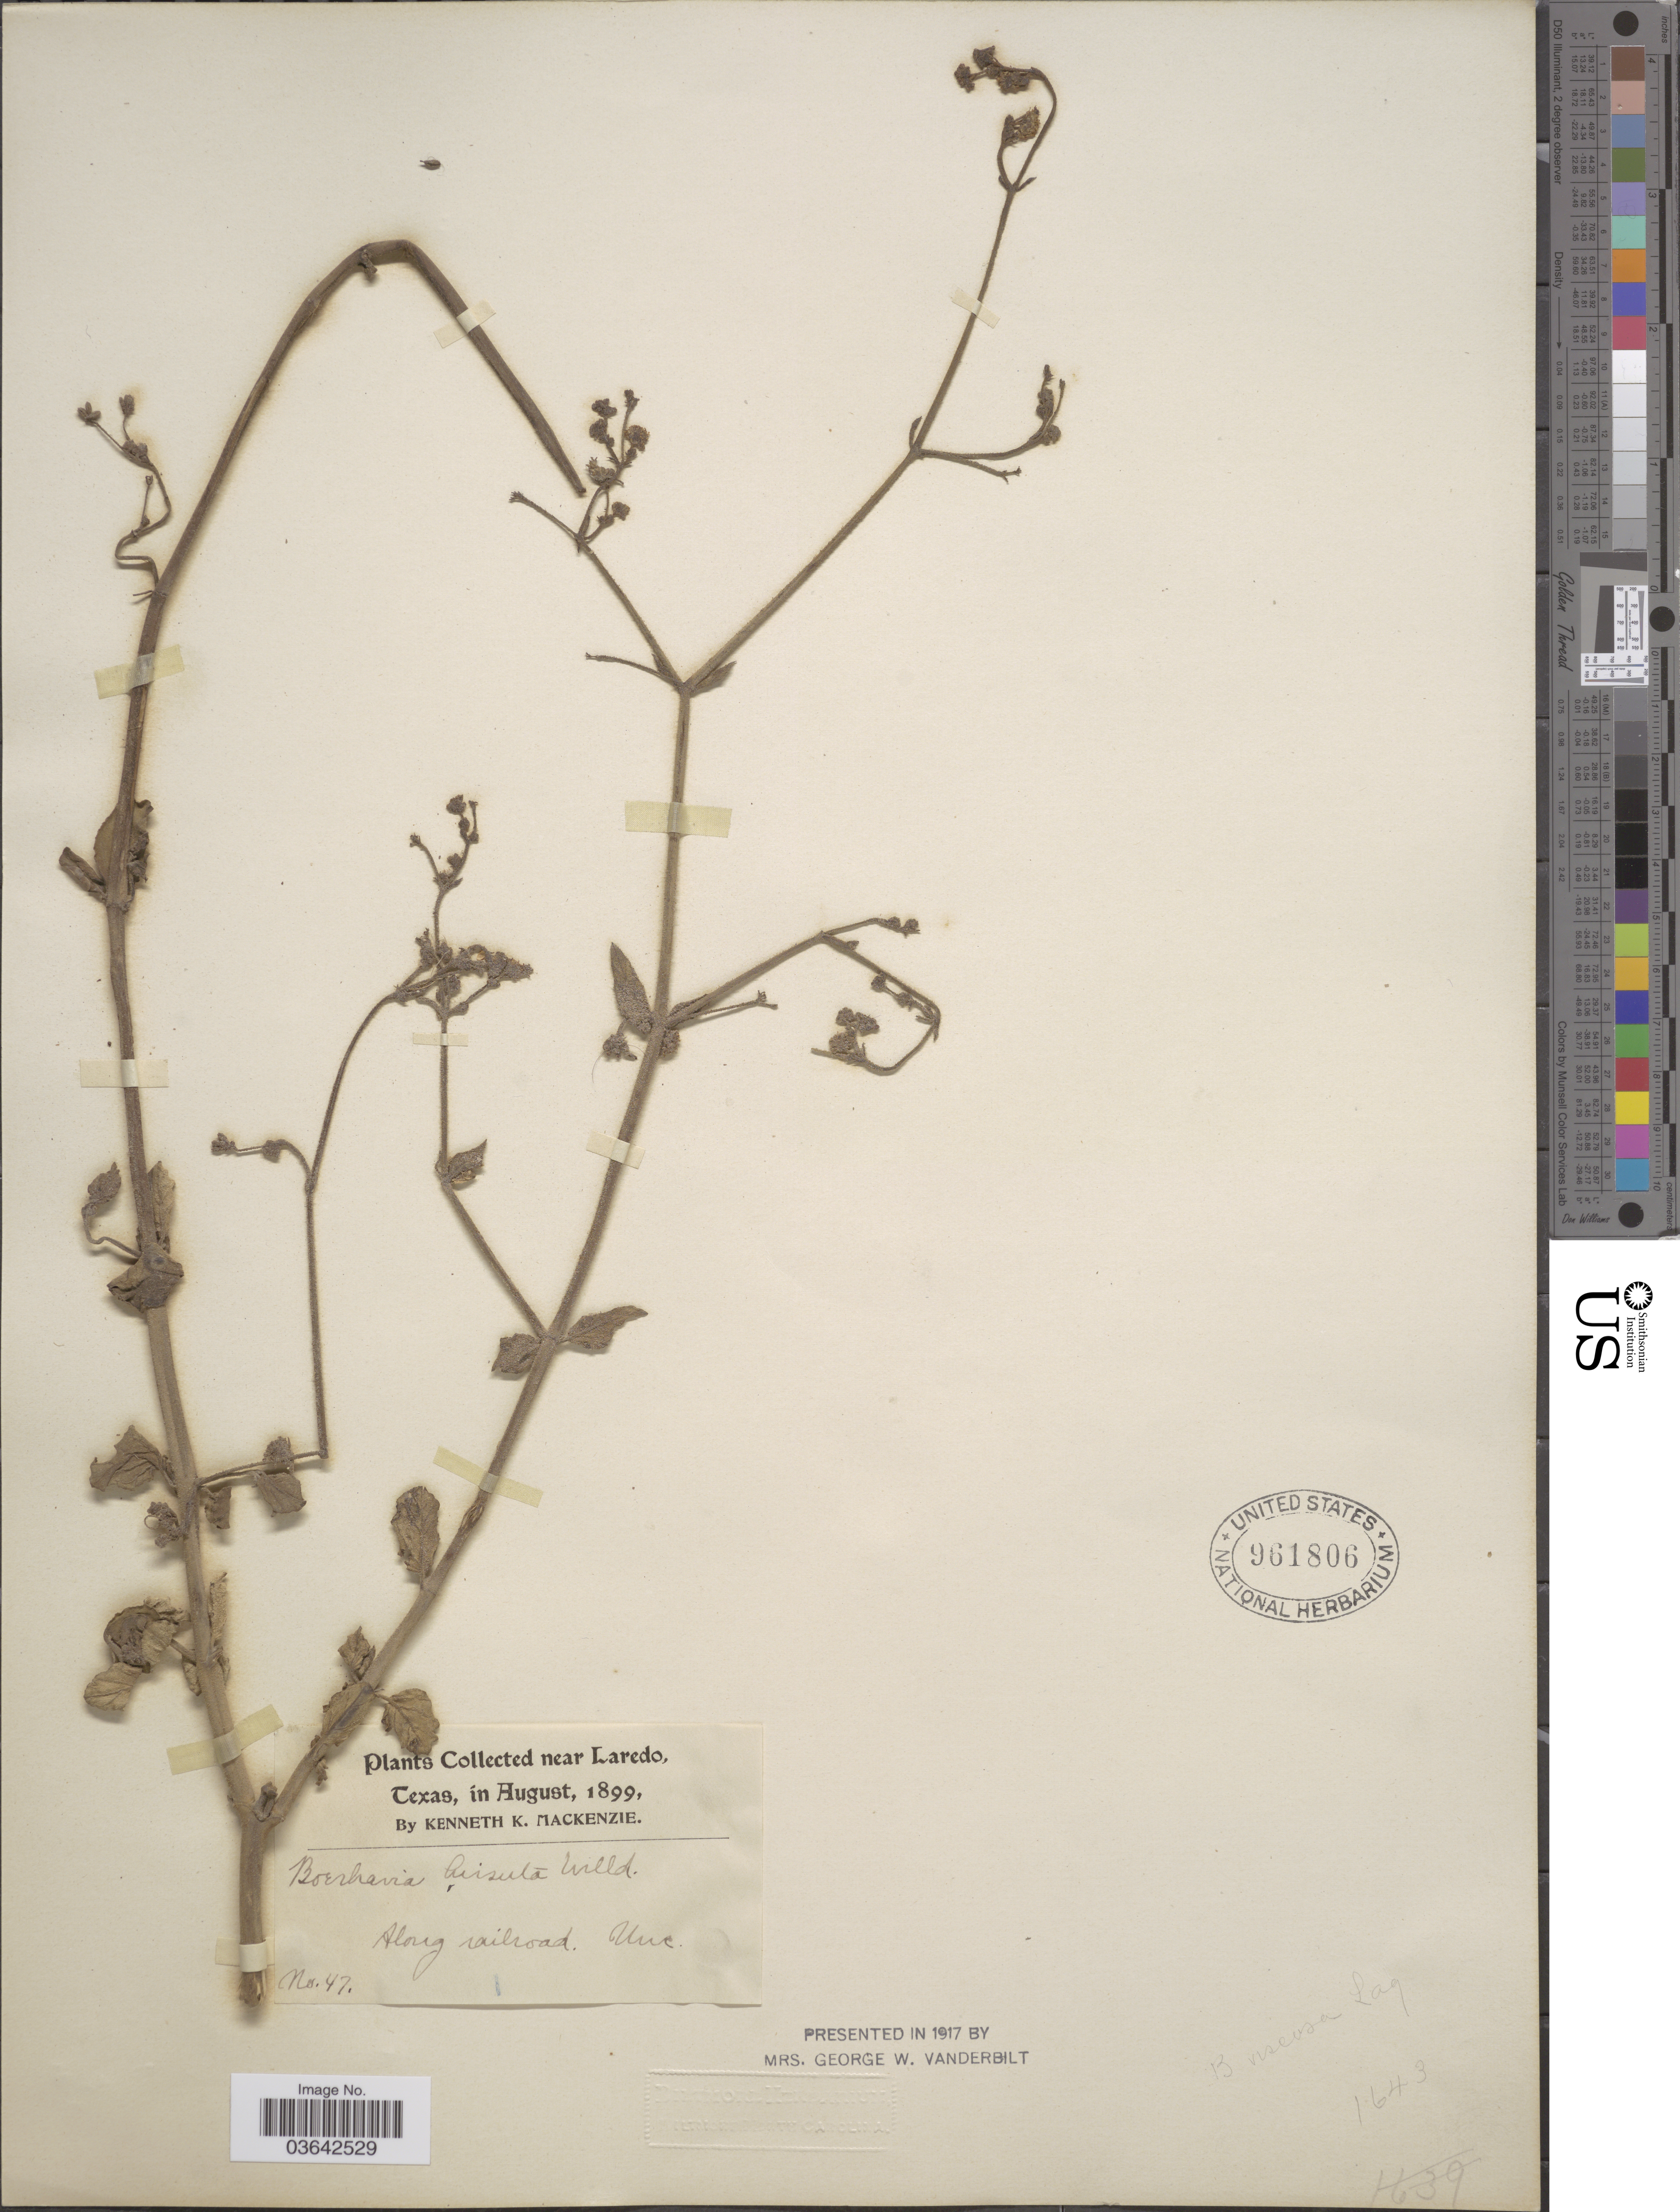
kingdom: Plantae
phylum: Tracheophyta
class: Magnoliopsida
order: Caryophyllales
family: Nyctaginaceae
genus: Boerhavia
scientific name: Boerhavia coccinea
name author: Mill.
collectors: K. K. Mackenzie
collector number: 47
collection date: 1899-08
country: United States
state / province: Texas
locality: Near Laredo. Along railroad.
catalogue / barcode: US 961806